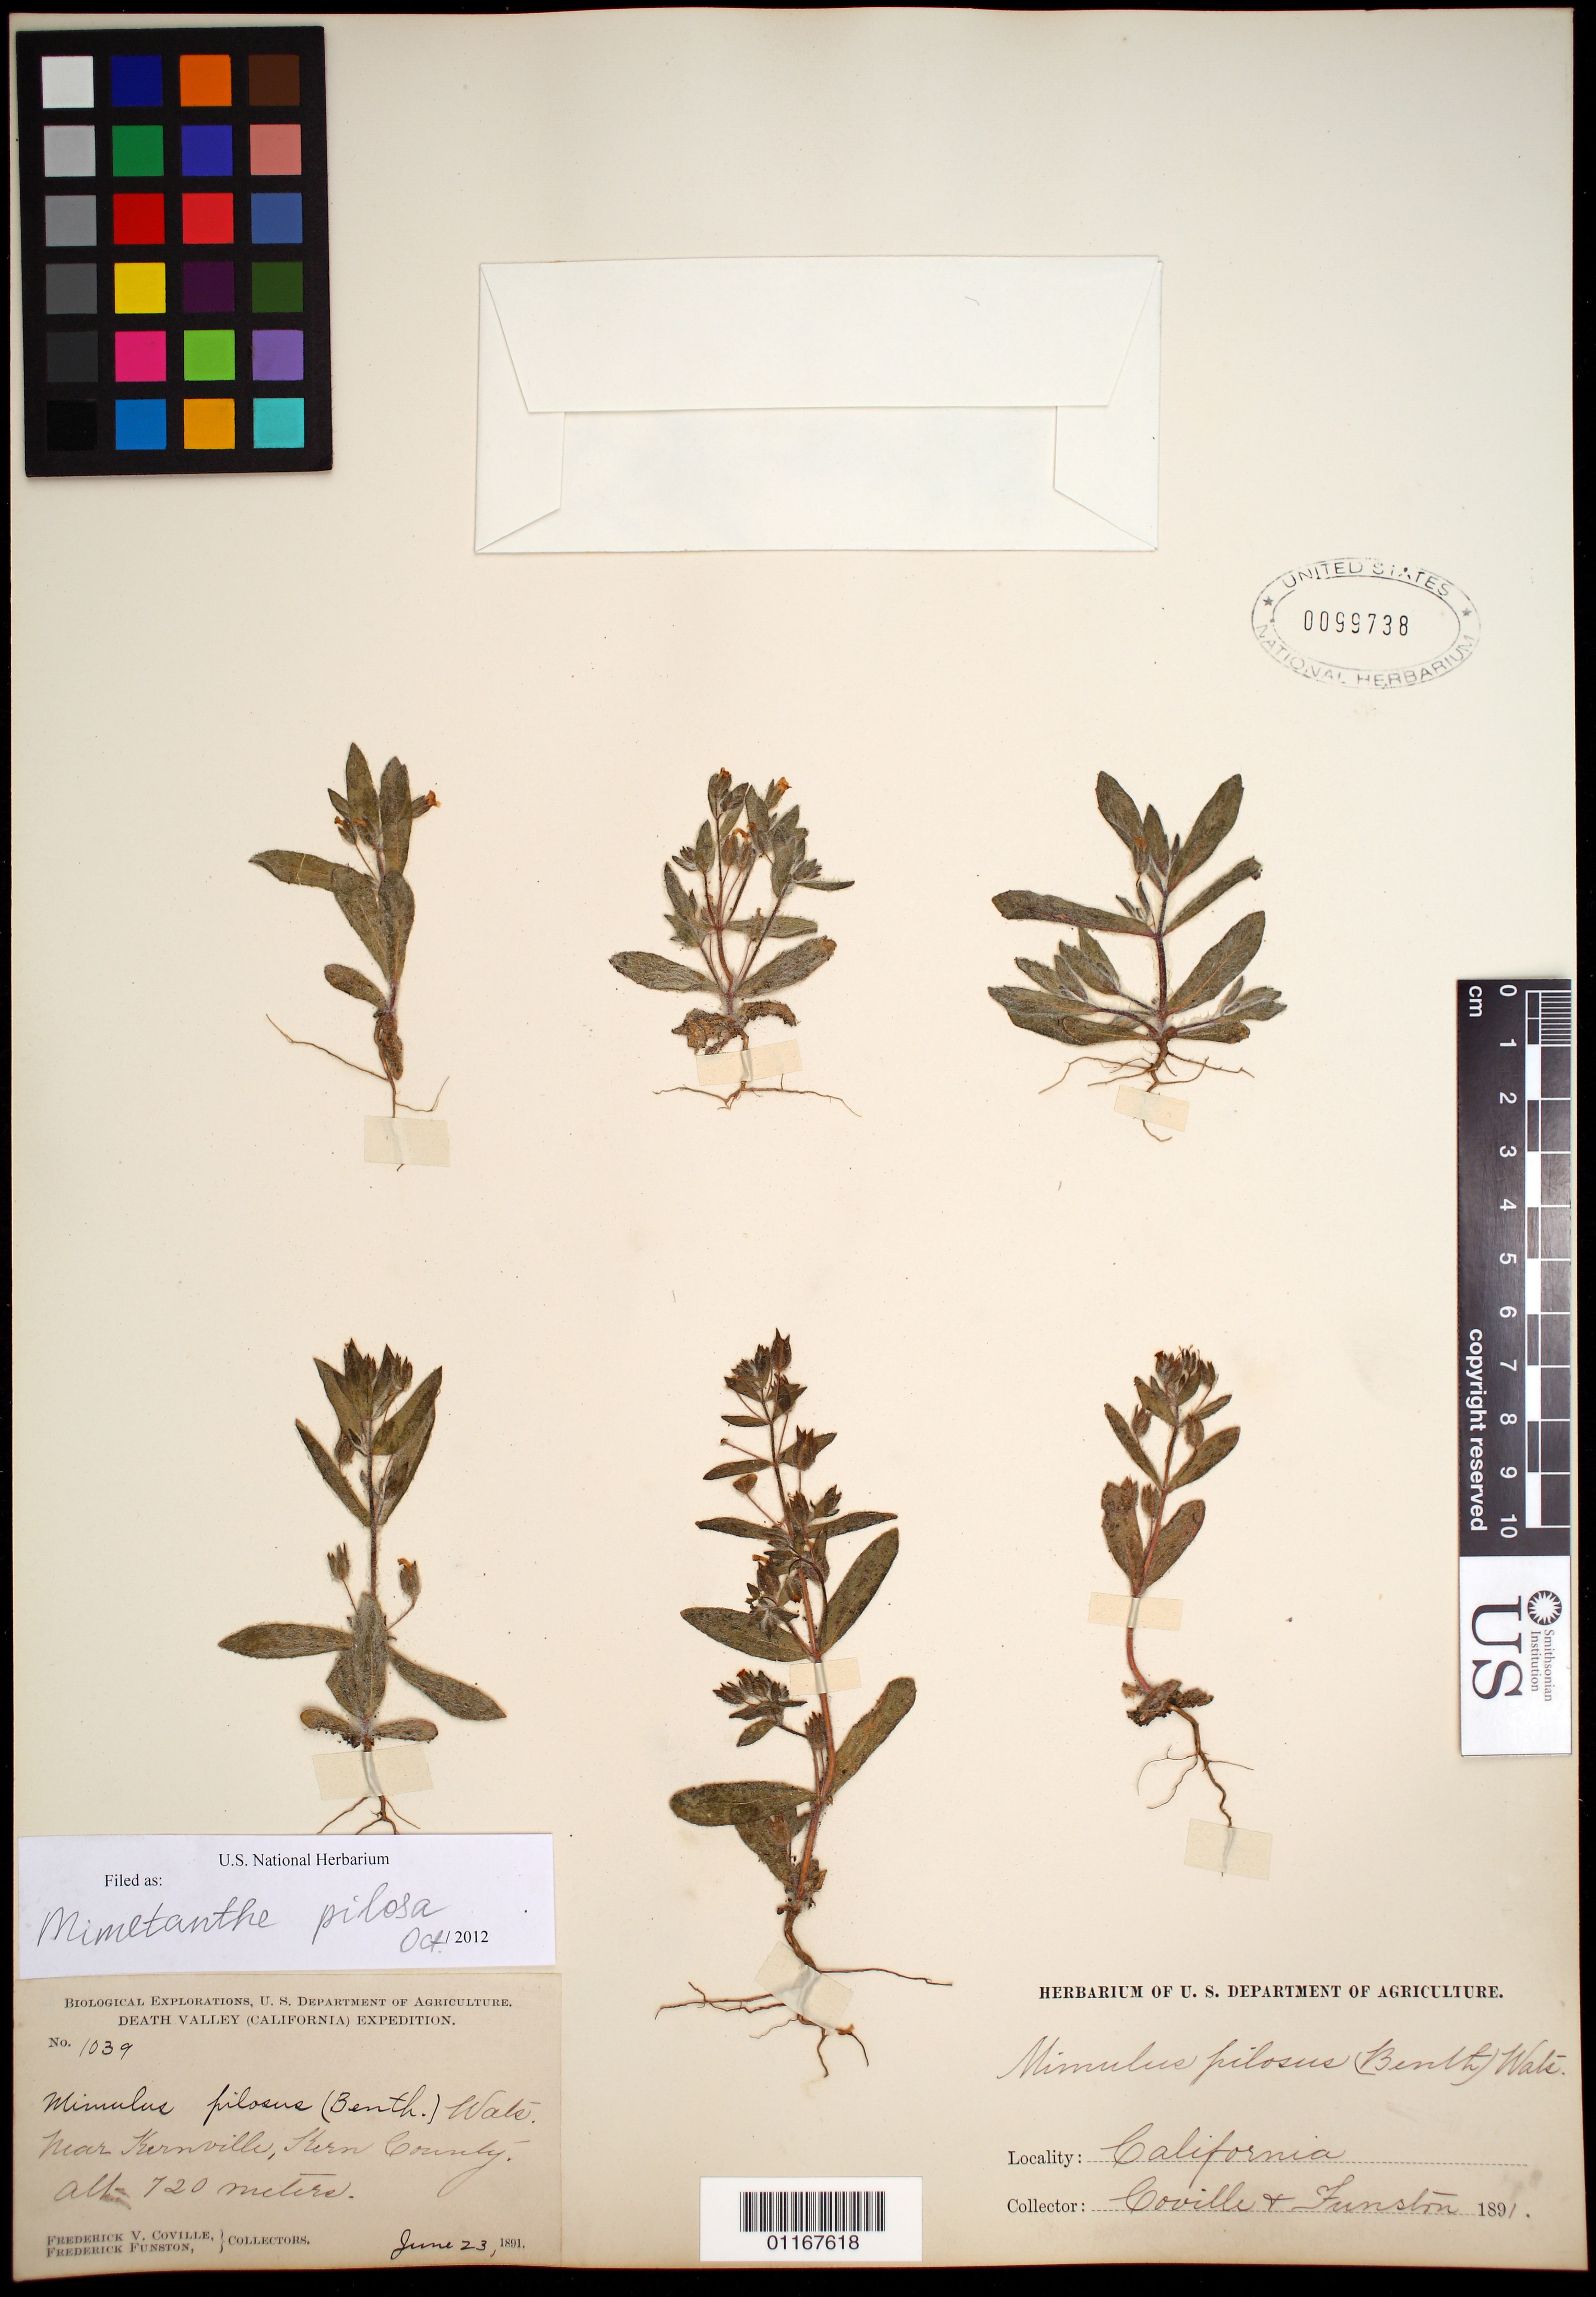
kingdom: Plantae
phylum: Tracheophyta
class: Magnoliopsida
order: Lamiales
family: Phrymaceae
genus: Mimetanthe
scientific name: Mimetanthe pilosa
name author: (Benth.) Greene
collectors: F. V. Coville & F. Funston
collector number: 1039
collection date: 1891-06-23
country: United States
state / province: California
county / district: Kern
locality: near Kernville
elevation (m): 720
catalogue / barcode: US 99738